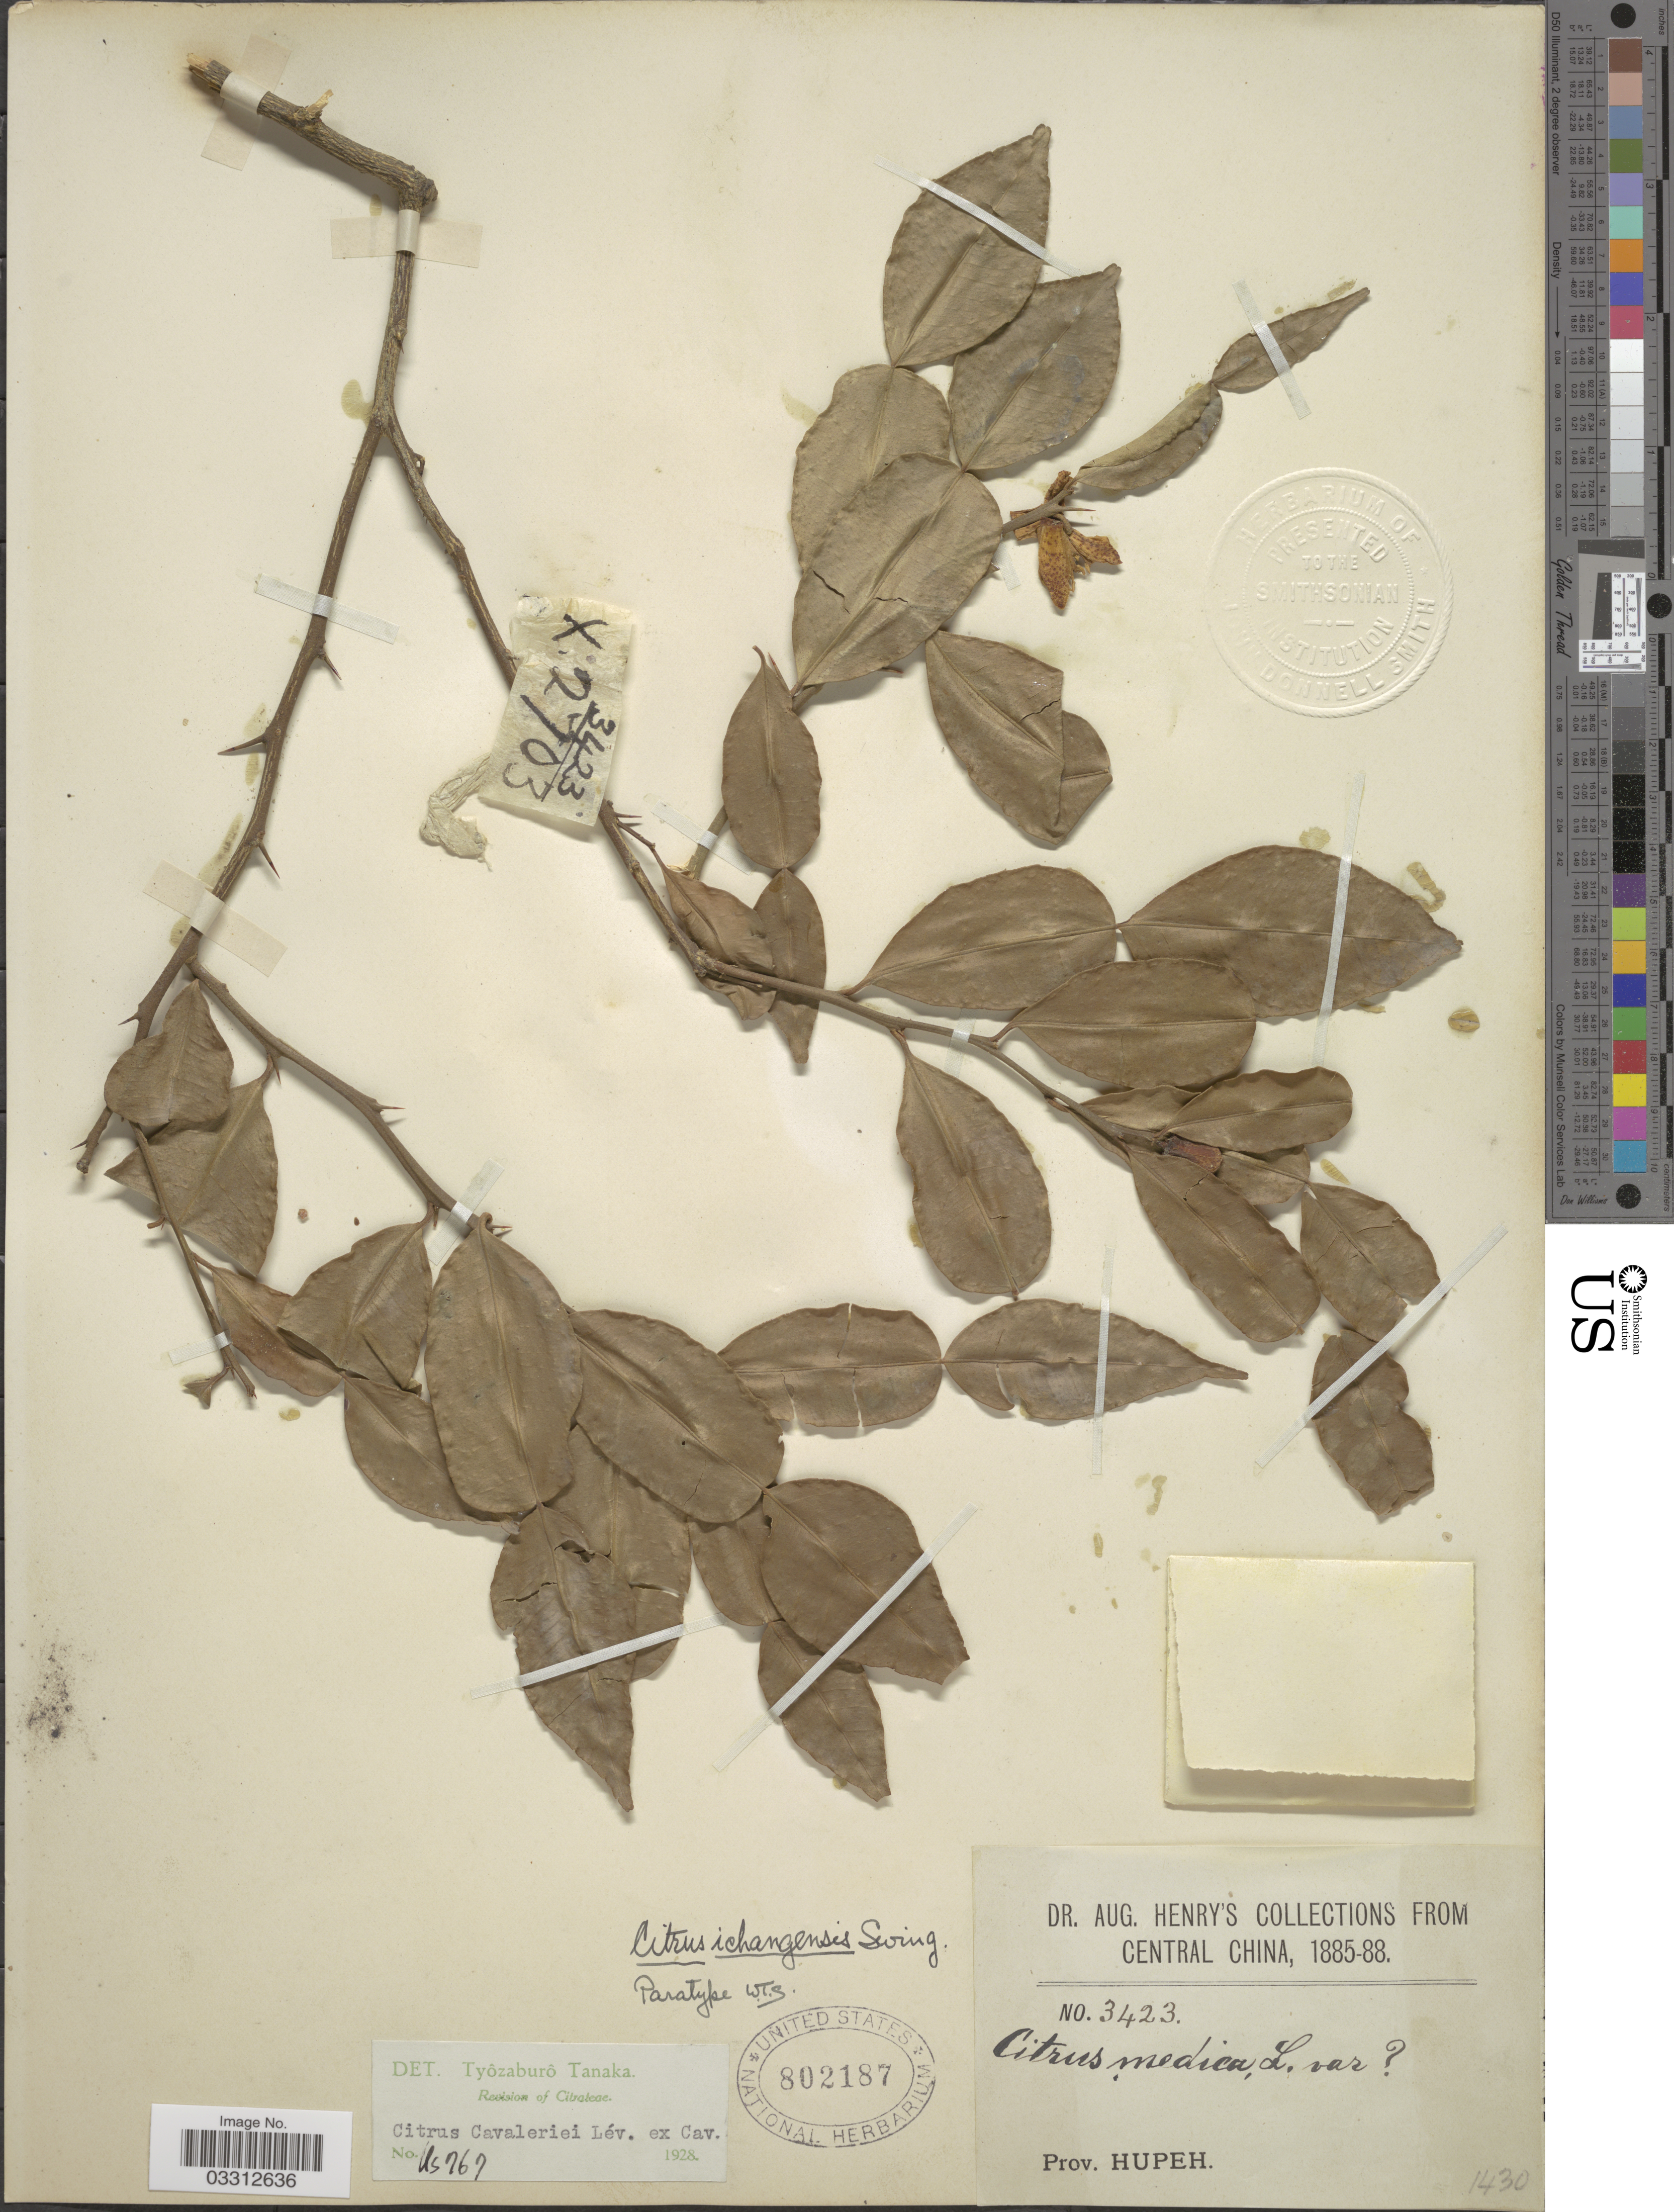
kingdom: Plantae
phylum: Tracheophyta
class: Magnoliopsida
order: Sapindales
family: Rutaceae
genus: Citrus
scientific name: Citrus cavaleriei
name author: H. Lév. ex Cavalerie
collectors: A. Henry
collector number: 3423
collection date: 1885/1888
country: China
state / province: Hubei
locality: Central China, Prov. Hupeh.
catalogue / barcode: US 802187